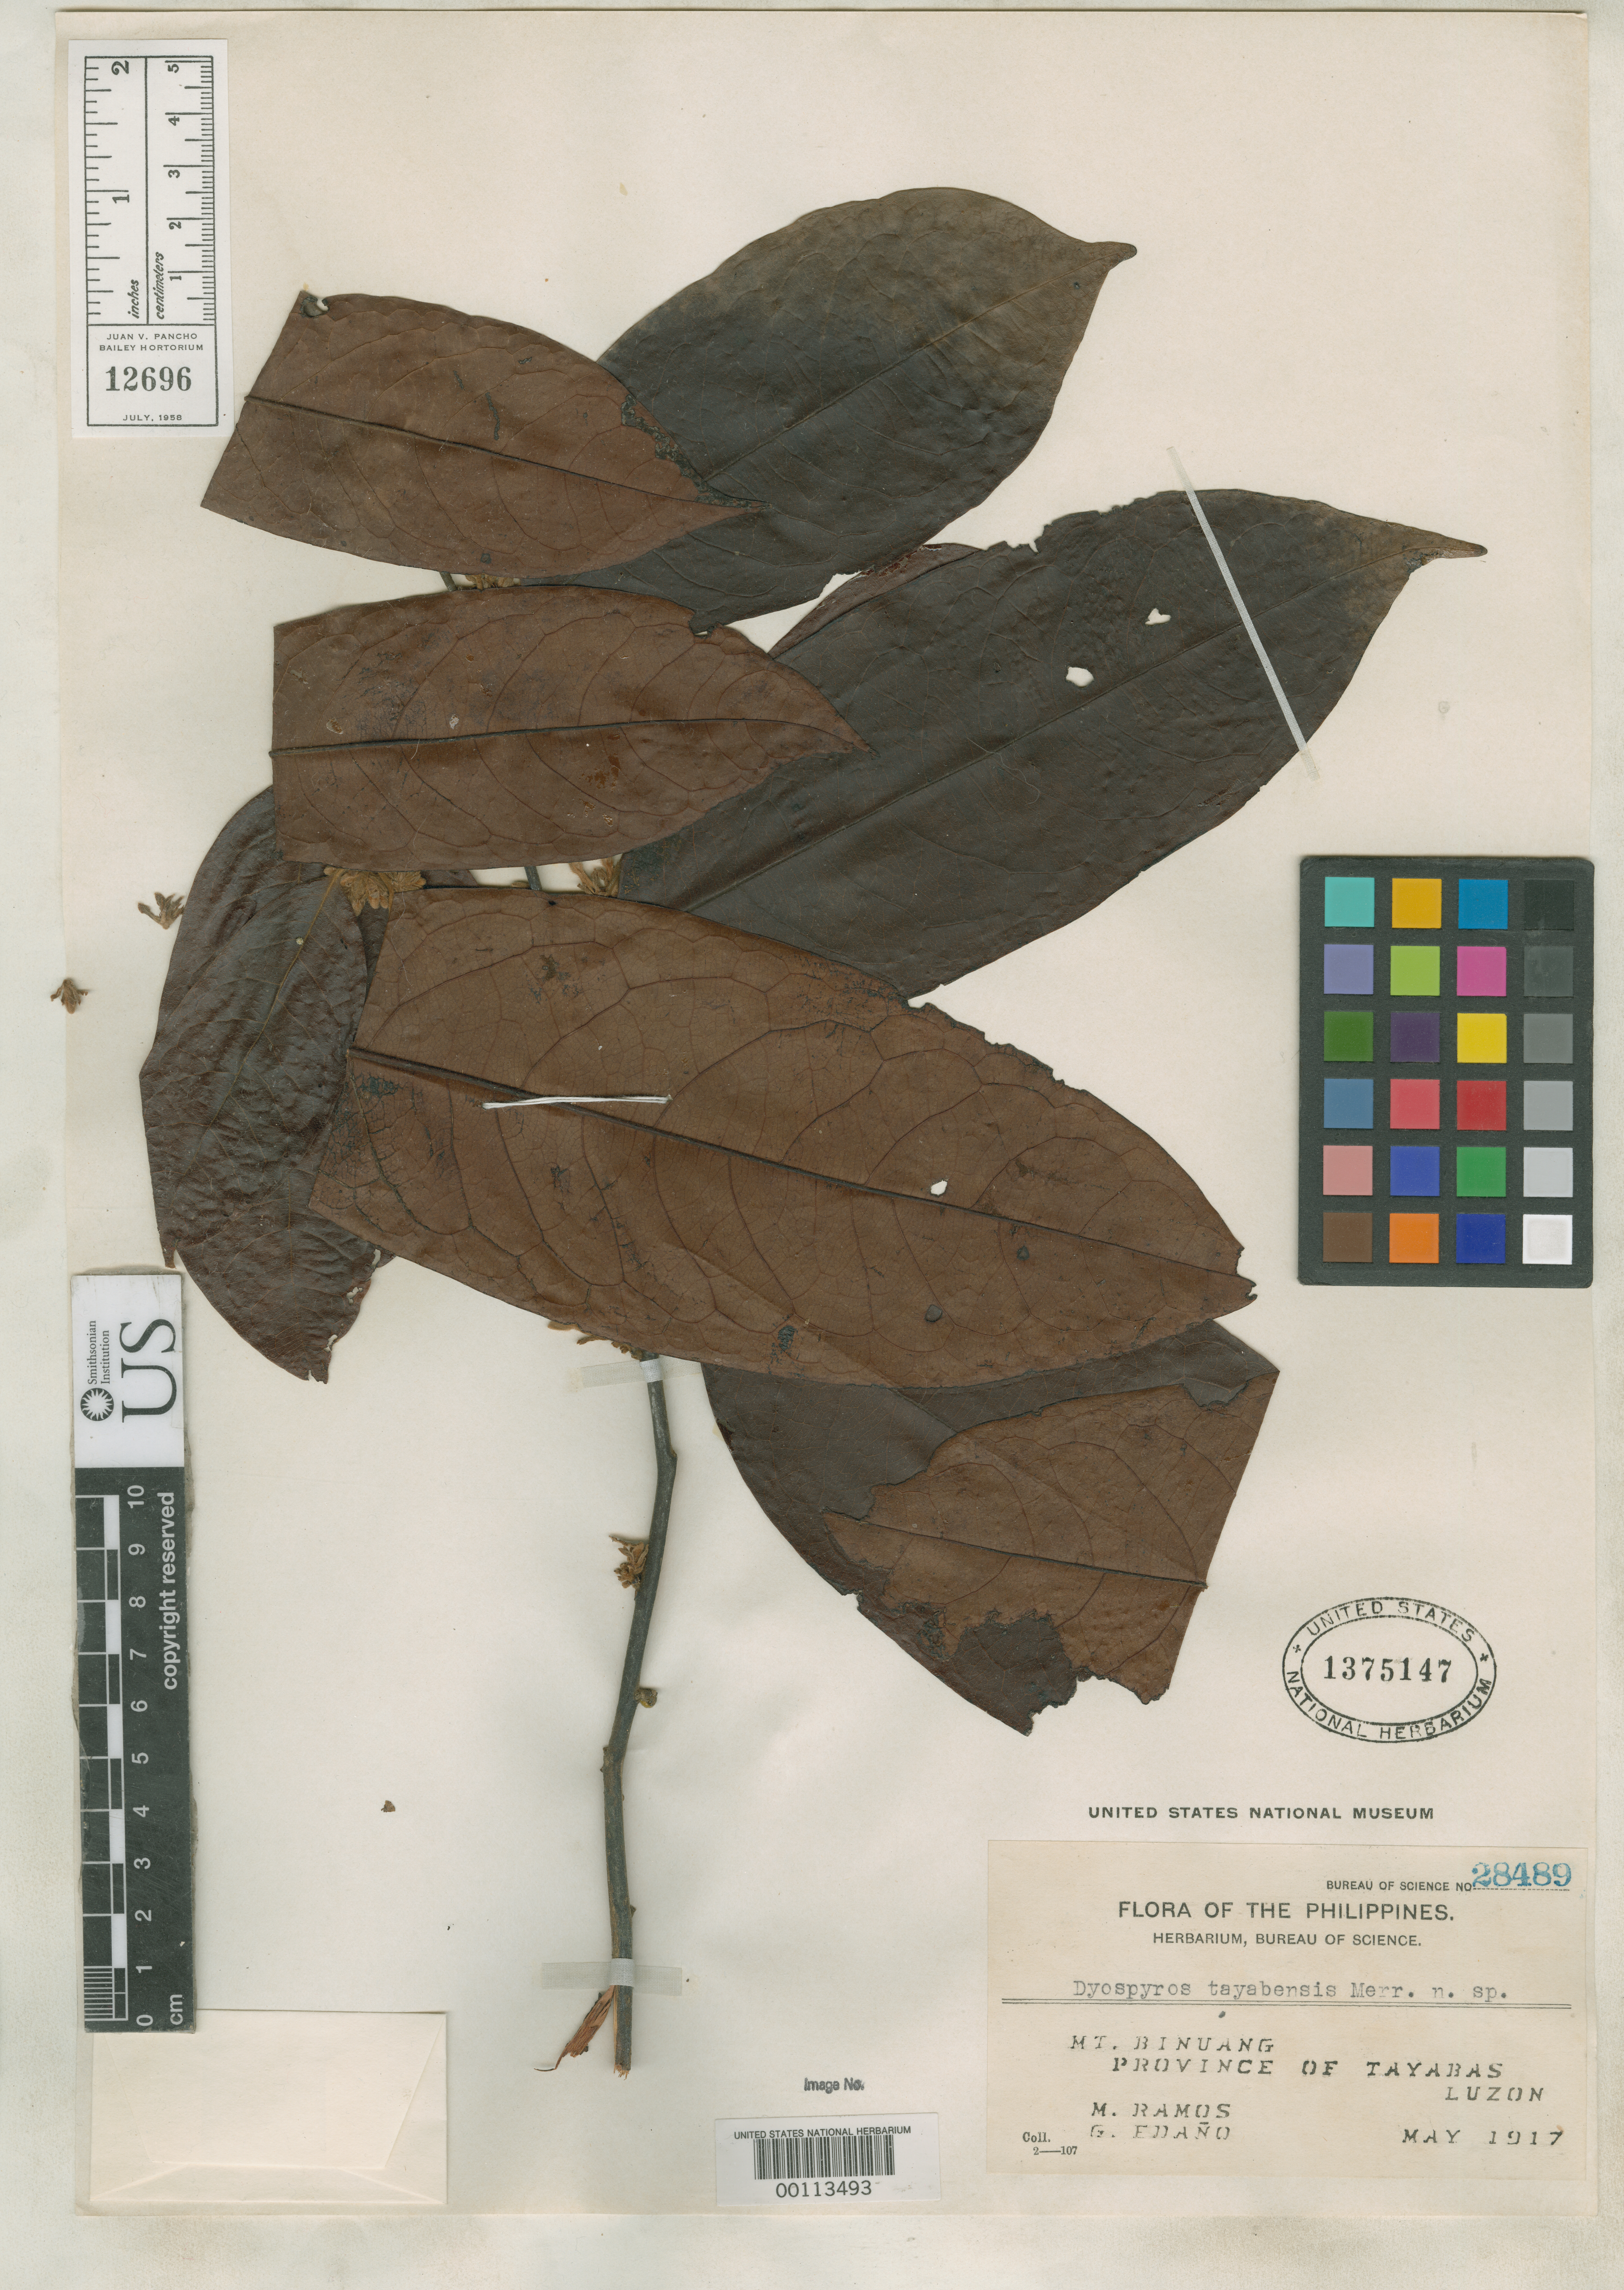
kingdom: Plantae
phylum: Tracheophyta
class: Magnoliopsida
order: Ericales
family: Ebenaceae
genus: Diospyros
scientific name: Diospyros tayabensis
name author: Merr.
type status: Isotype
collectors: M. Ramos & G. E. Edaño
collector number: Bur. Sci. 28489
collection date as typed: May 1917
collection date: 1917-05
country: Philippines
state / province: Calabarzon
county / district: Quezon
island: Luzon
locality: Mt. Binuang.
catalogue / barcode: US 1375147